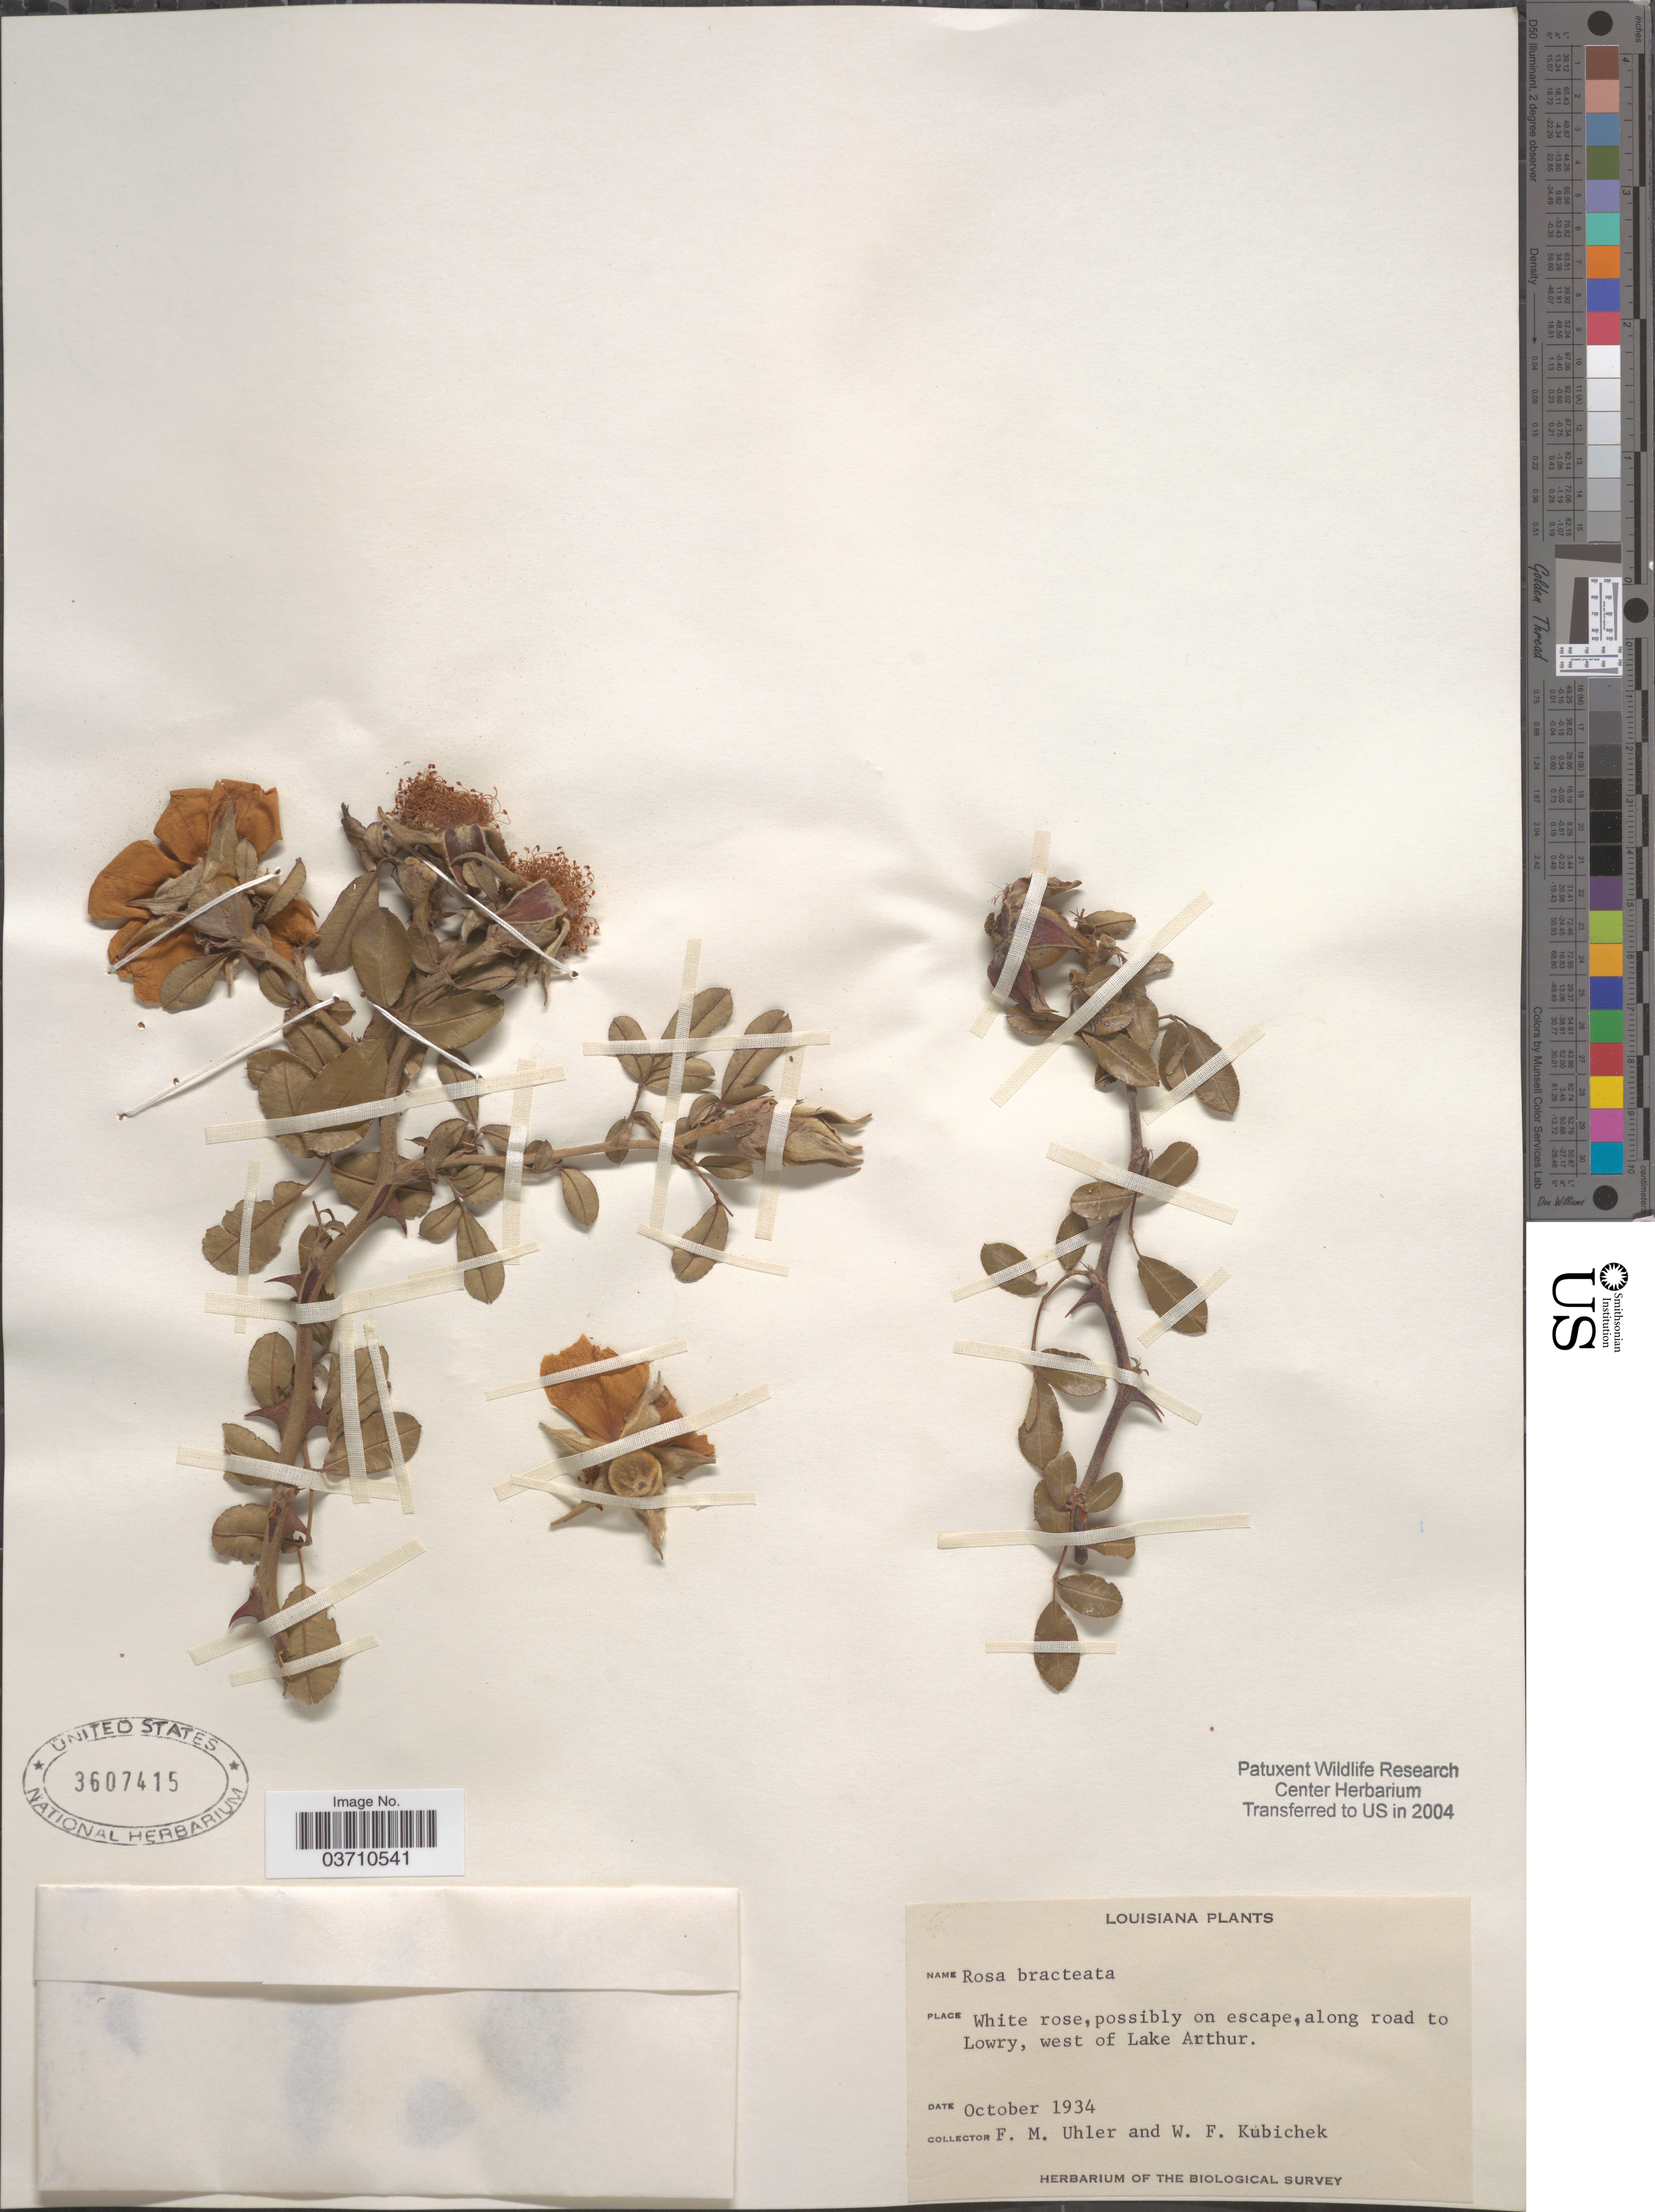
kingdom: Plantae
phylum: Tracheophyta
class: Magnoliopsida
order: Rosales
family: Rosaceae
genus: Rosa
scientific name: Rosa bracteata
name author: J.C. Wendl.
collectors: F. M. Uhler & W. Kubichek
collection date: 1934-10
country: United States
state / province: Louisiana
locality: Along road to Lowry, west of Lake Arthur.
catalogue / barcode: US 3607415